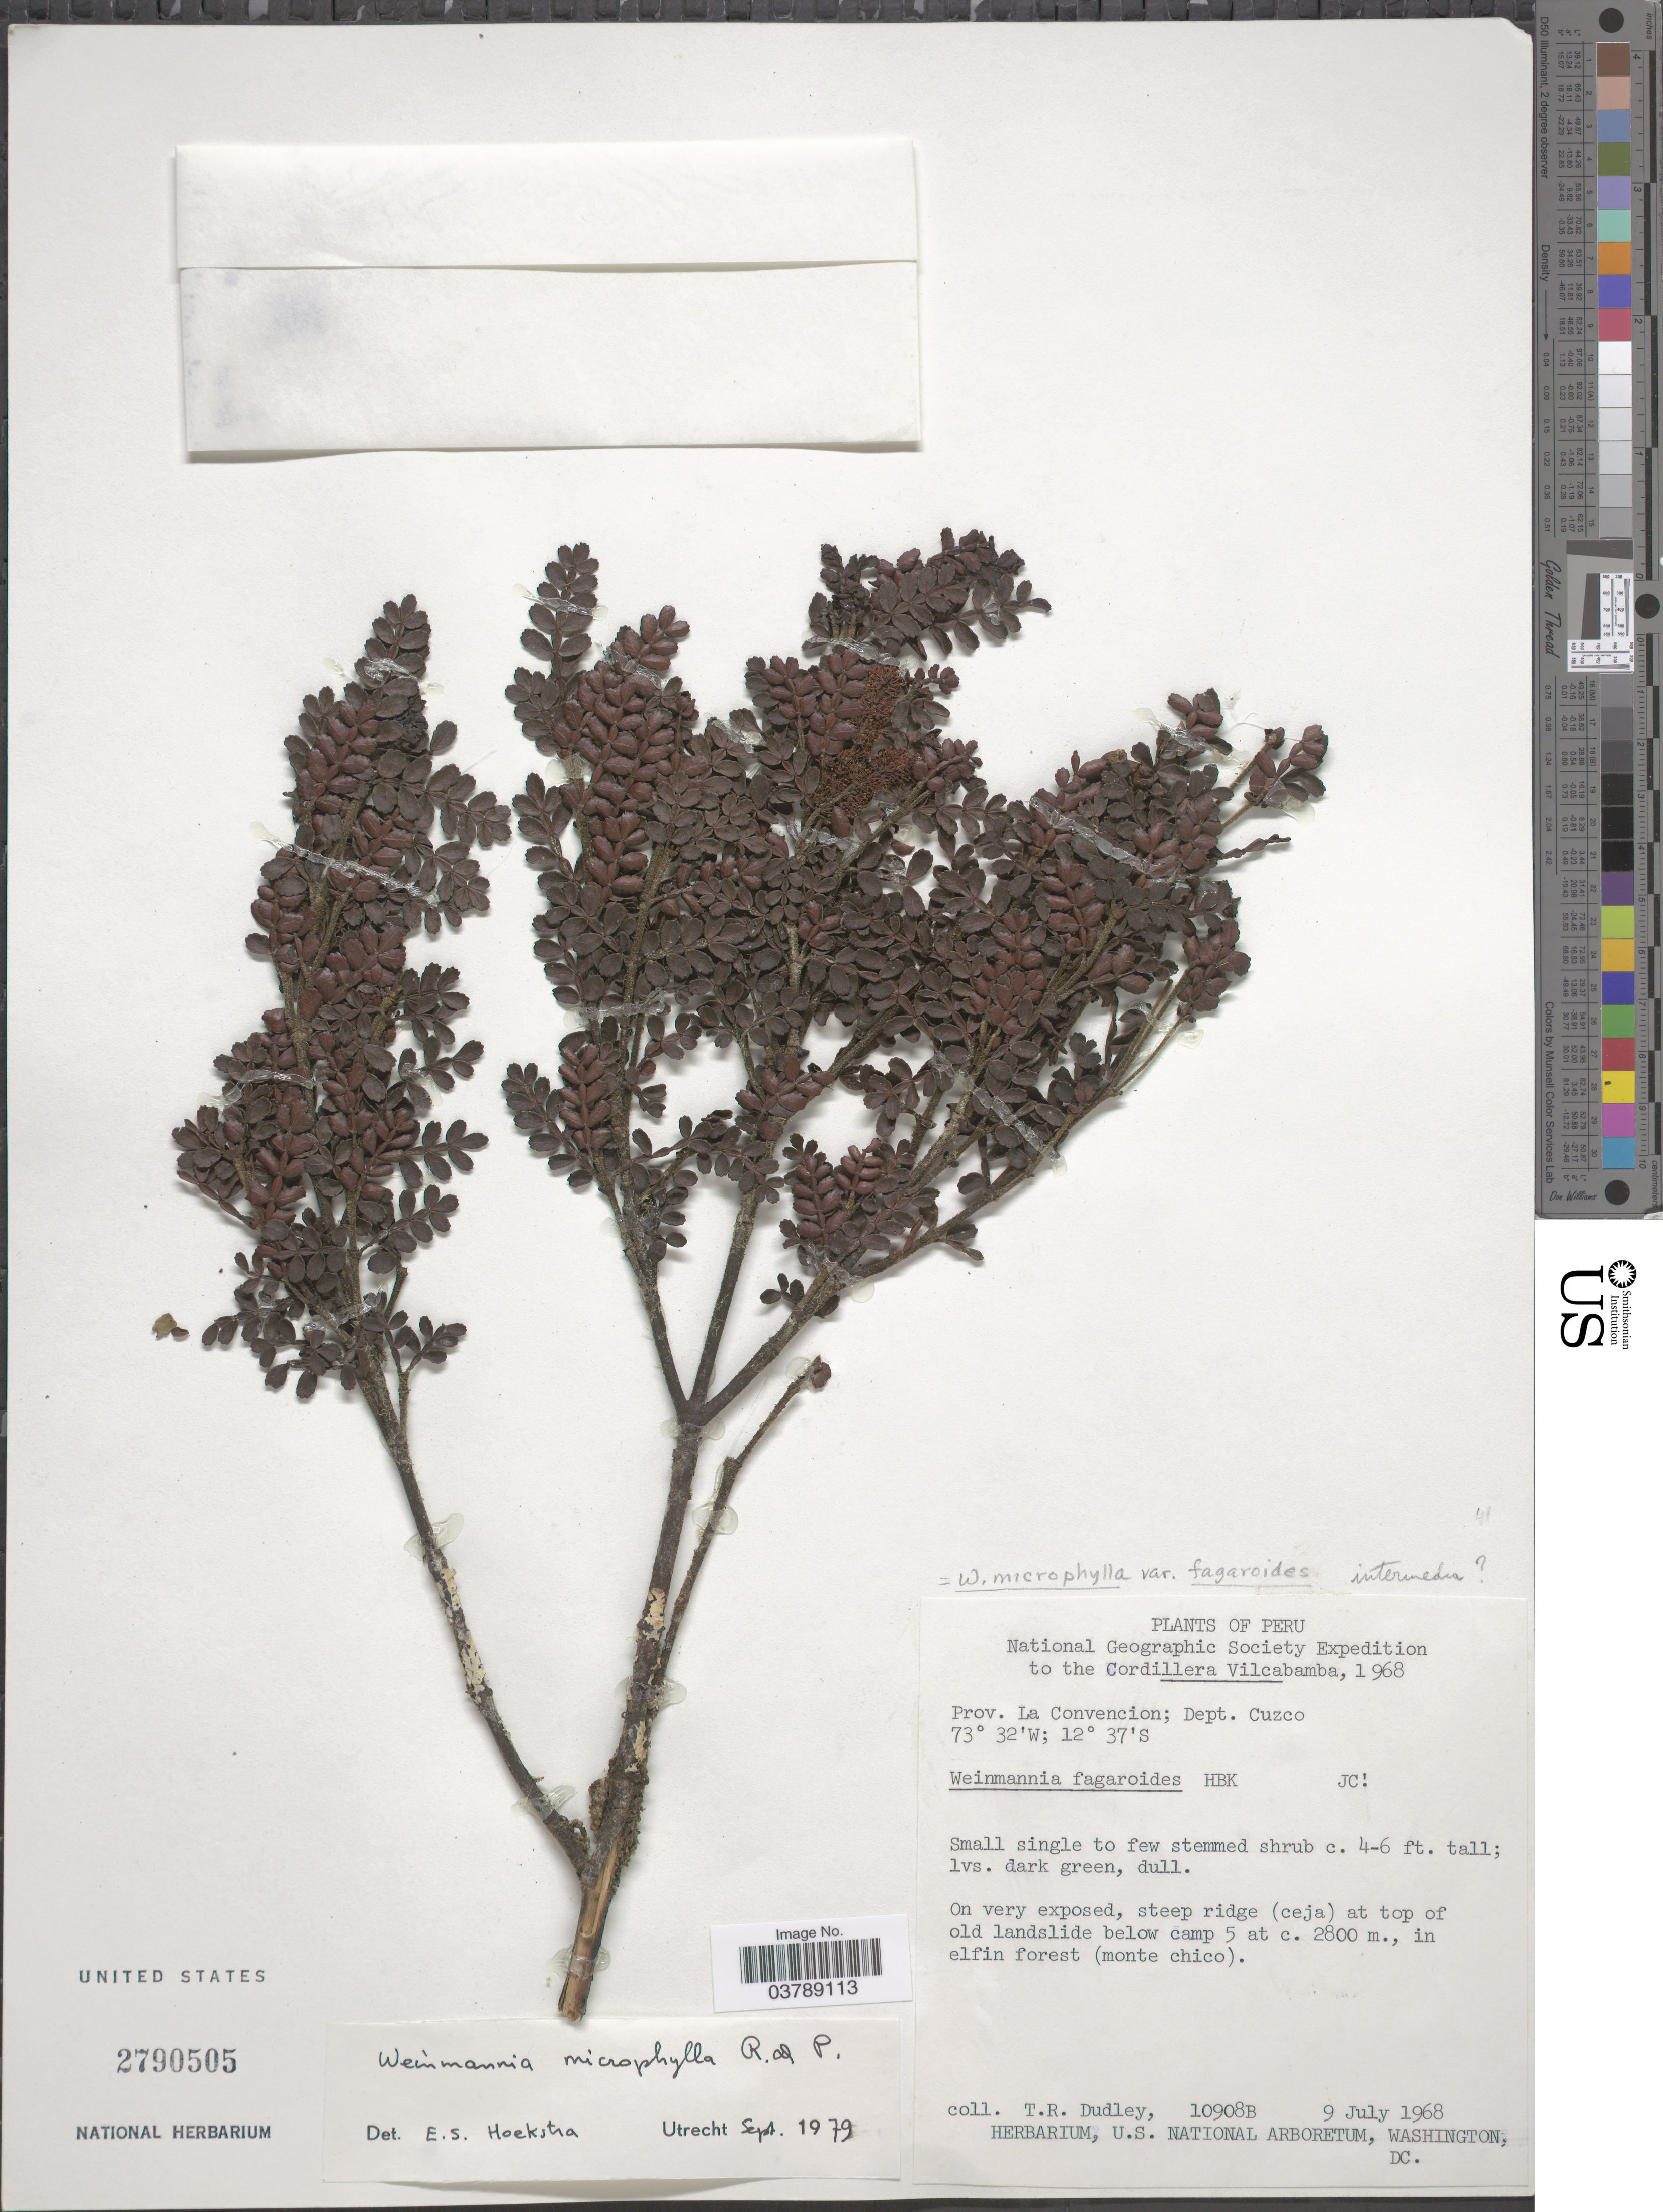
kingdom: Plantae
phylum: Tracheophyta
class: Magnoliopsida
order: Oxalidales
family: Cunoniaceae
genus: Weinmannia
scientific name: Weinmannia fagaroides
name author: Kunth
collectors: T. R. Dudley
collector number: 10908B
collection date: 1968-07-09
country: Peru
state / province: Cusco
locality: Cordillera Vilcabamba. Prov. La Convencion; Dept. Cuzco. On very exposed, steep ridge (ceja) at top of old landslide below camp 5, in elfin forest (monte chico).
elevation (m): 2800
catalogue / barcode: US 2790505